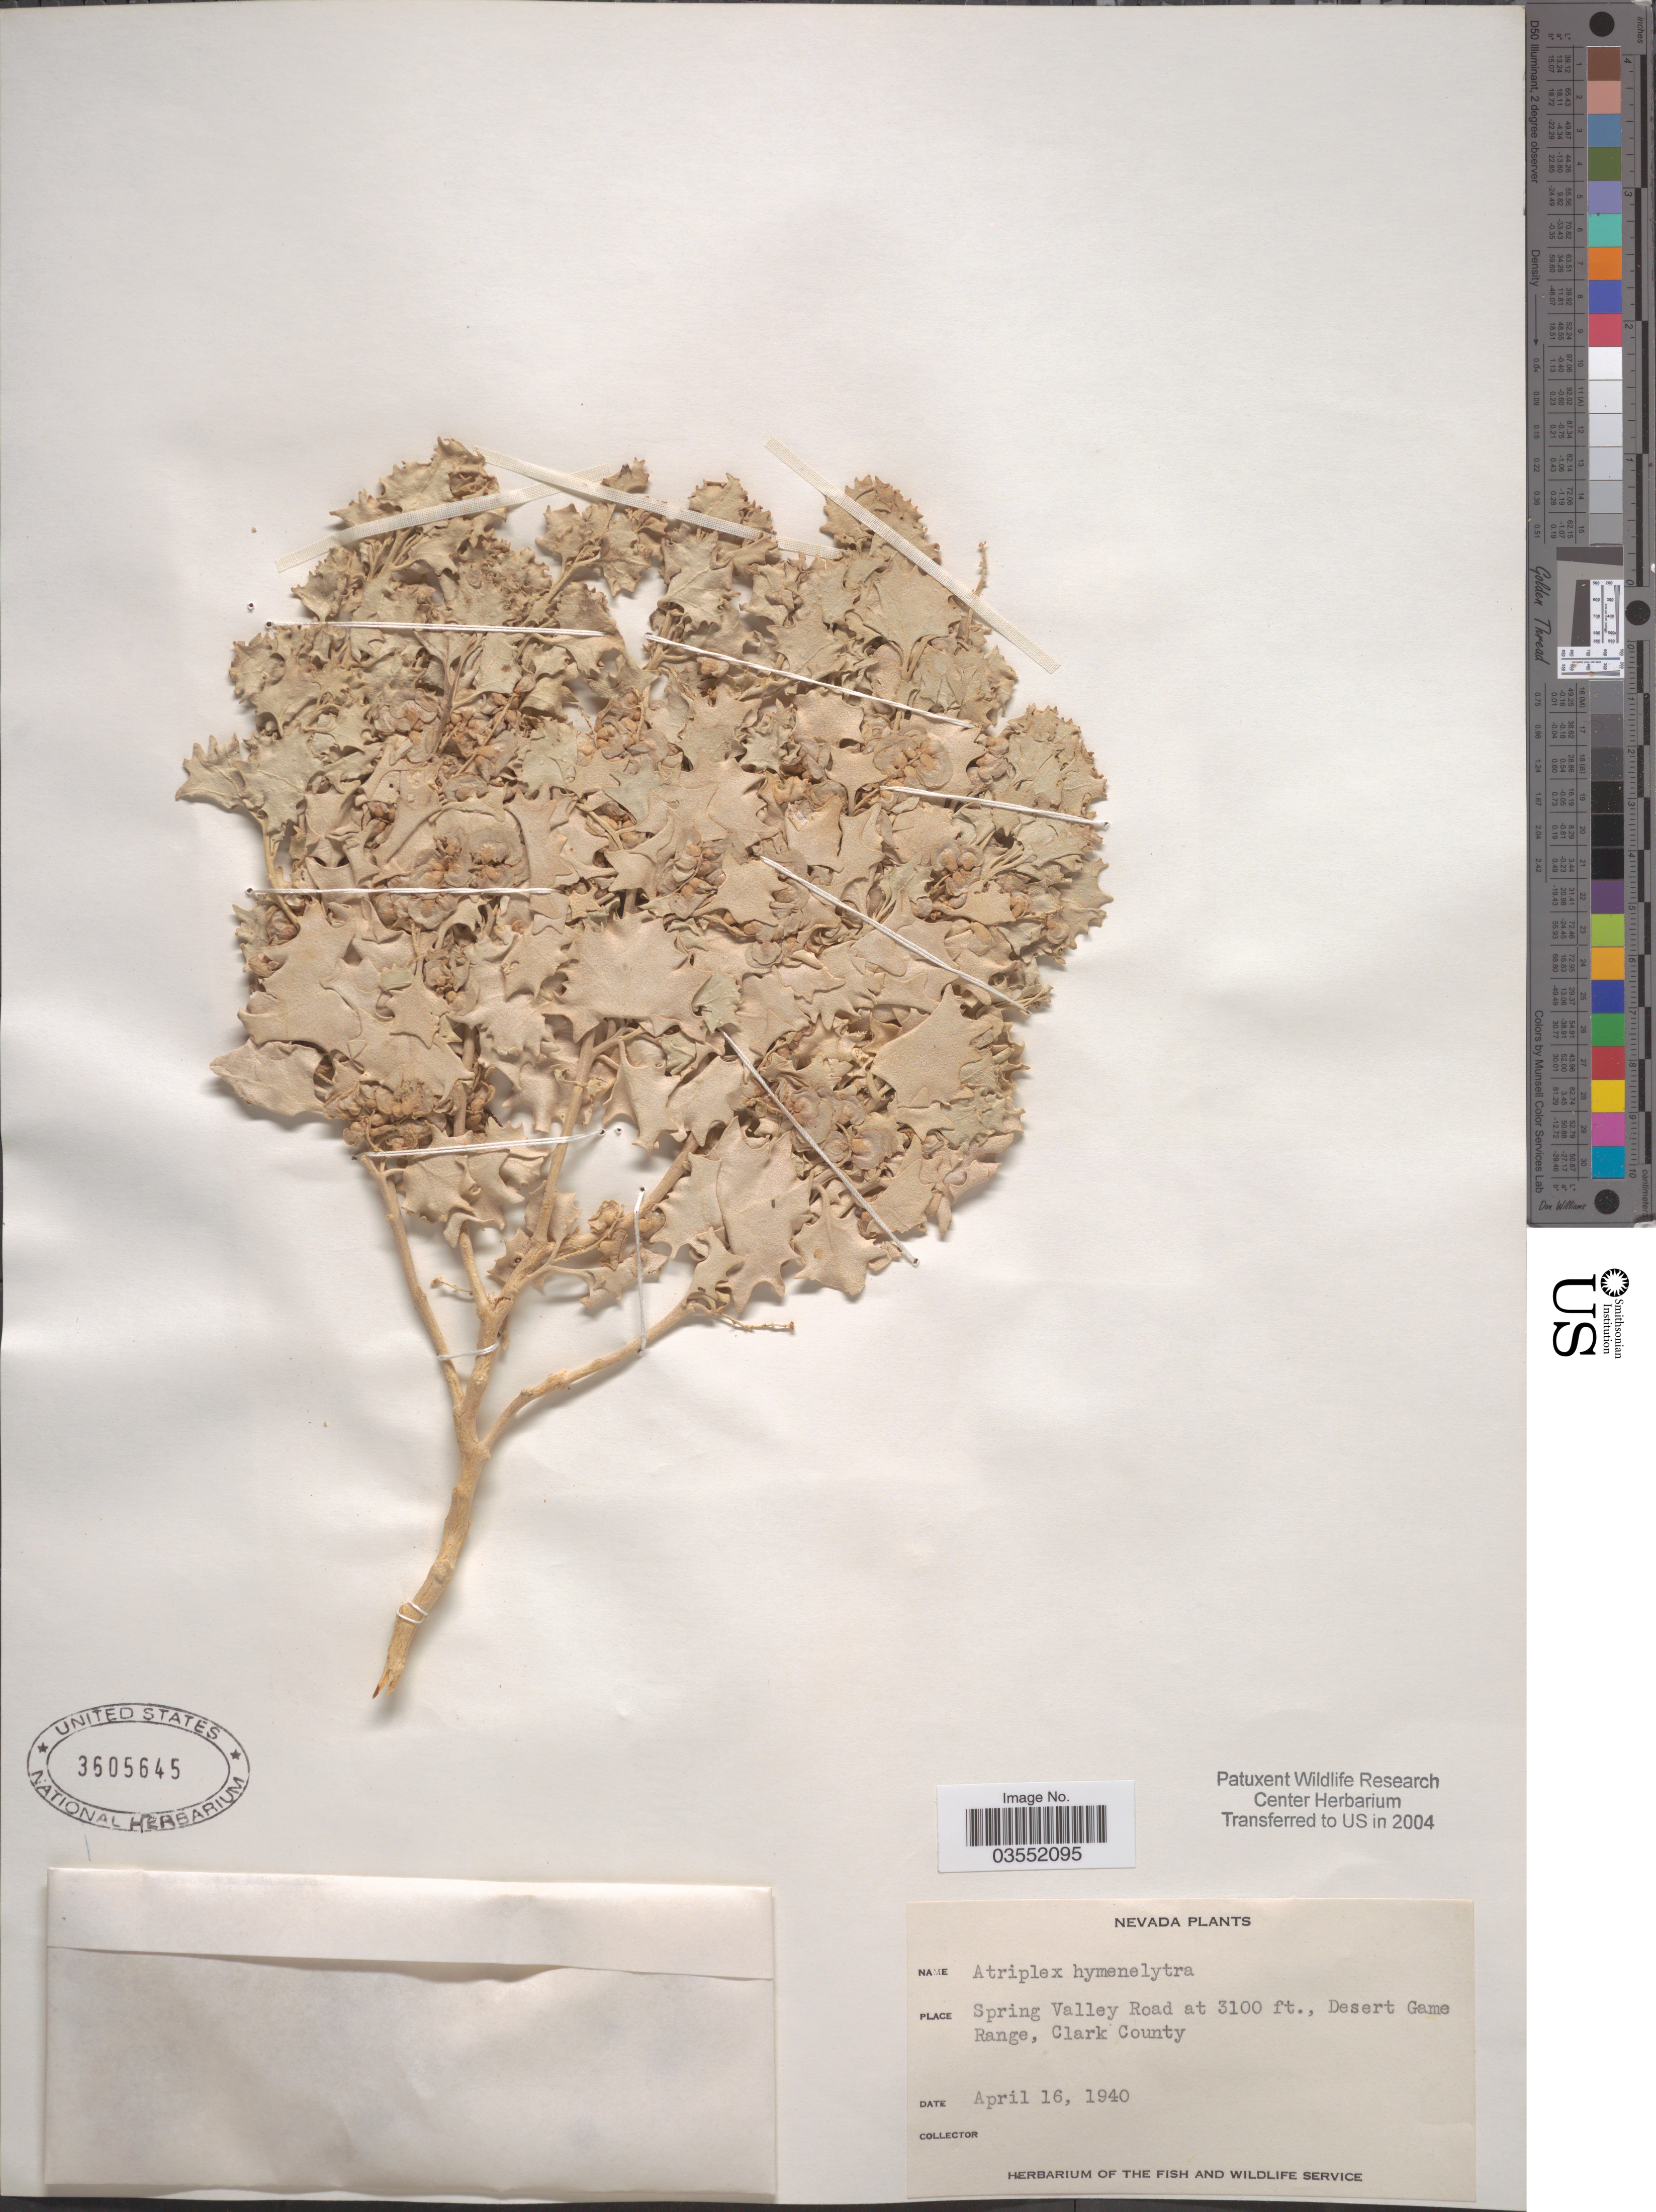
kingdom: Plantae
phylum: Tracheophyta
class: Magnoliopsida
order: Caryophyllales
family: Amaranthaceae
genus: Atriplex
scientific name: Atriplex hymenelytra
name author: (Torr.) S. Watson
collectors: U.S. Fish and Wildlife Service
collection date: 1940-04-16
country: United States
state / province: Nevada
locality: Spring Valley Road, Desert Game Range, Clark County.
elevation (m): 945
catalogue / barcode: US 3605645